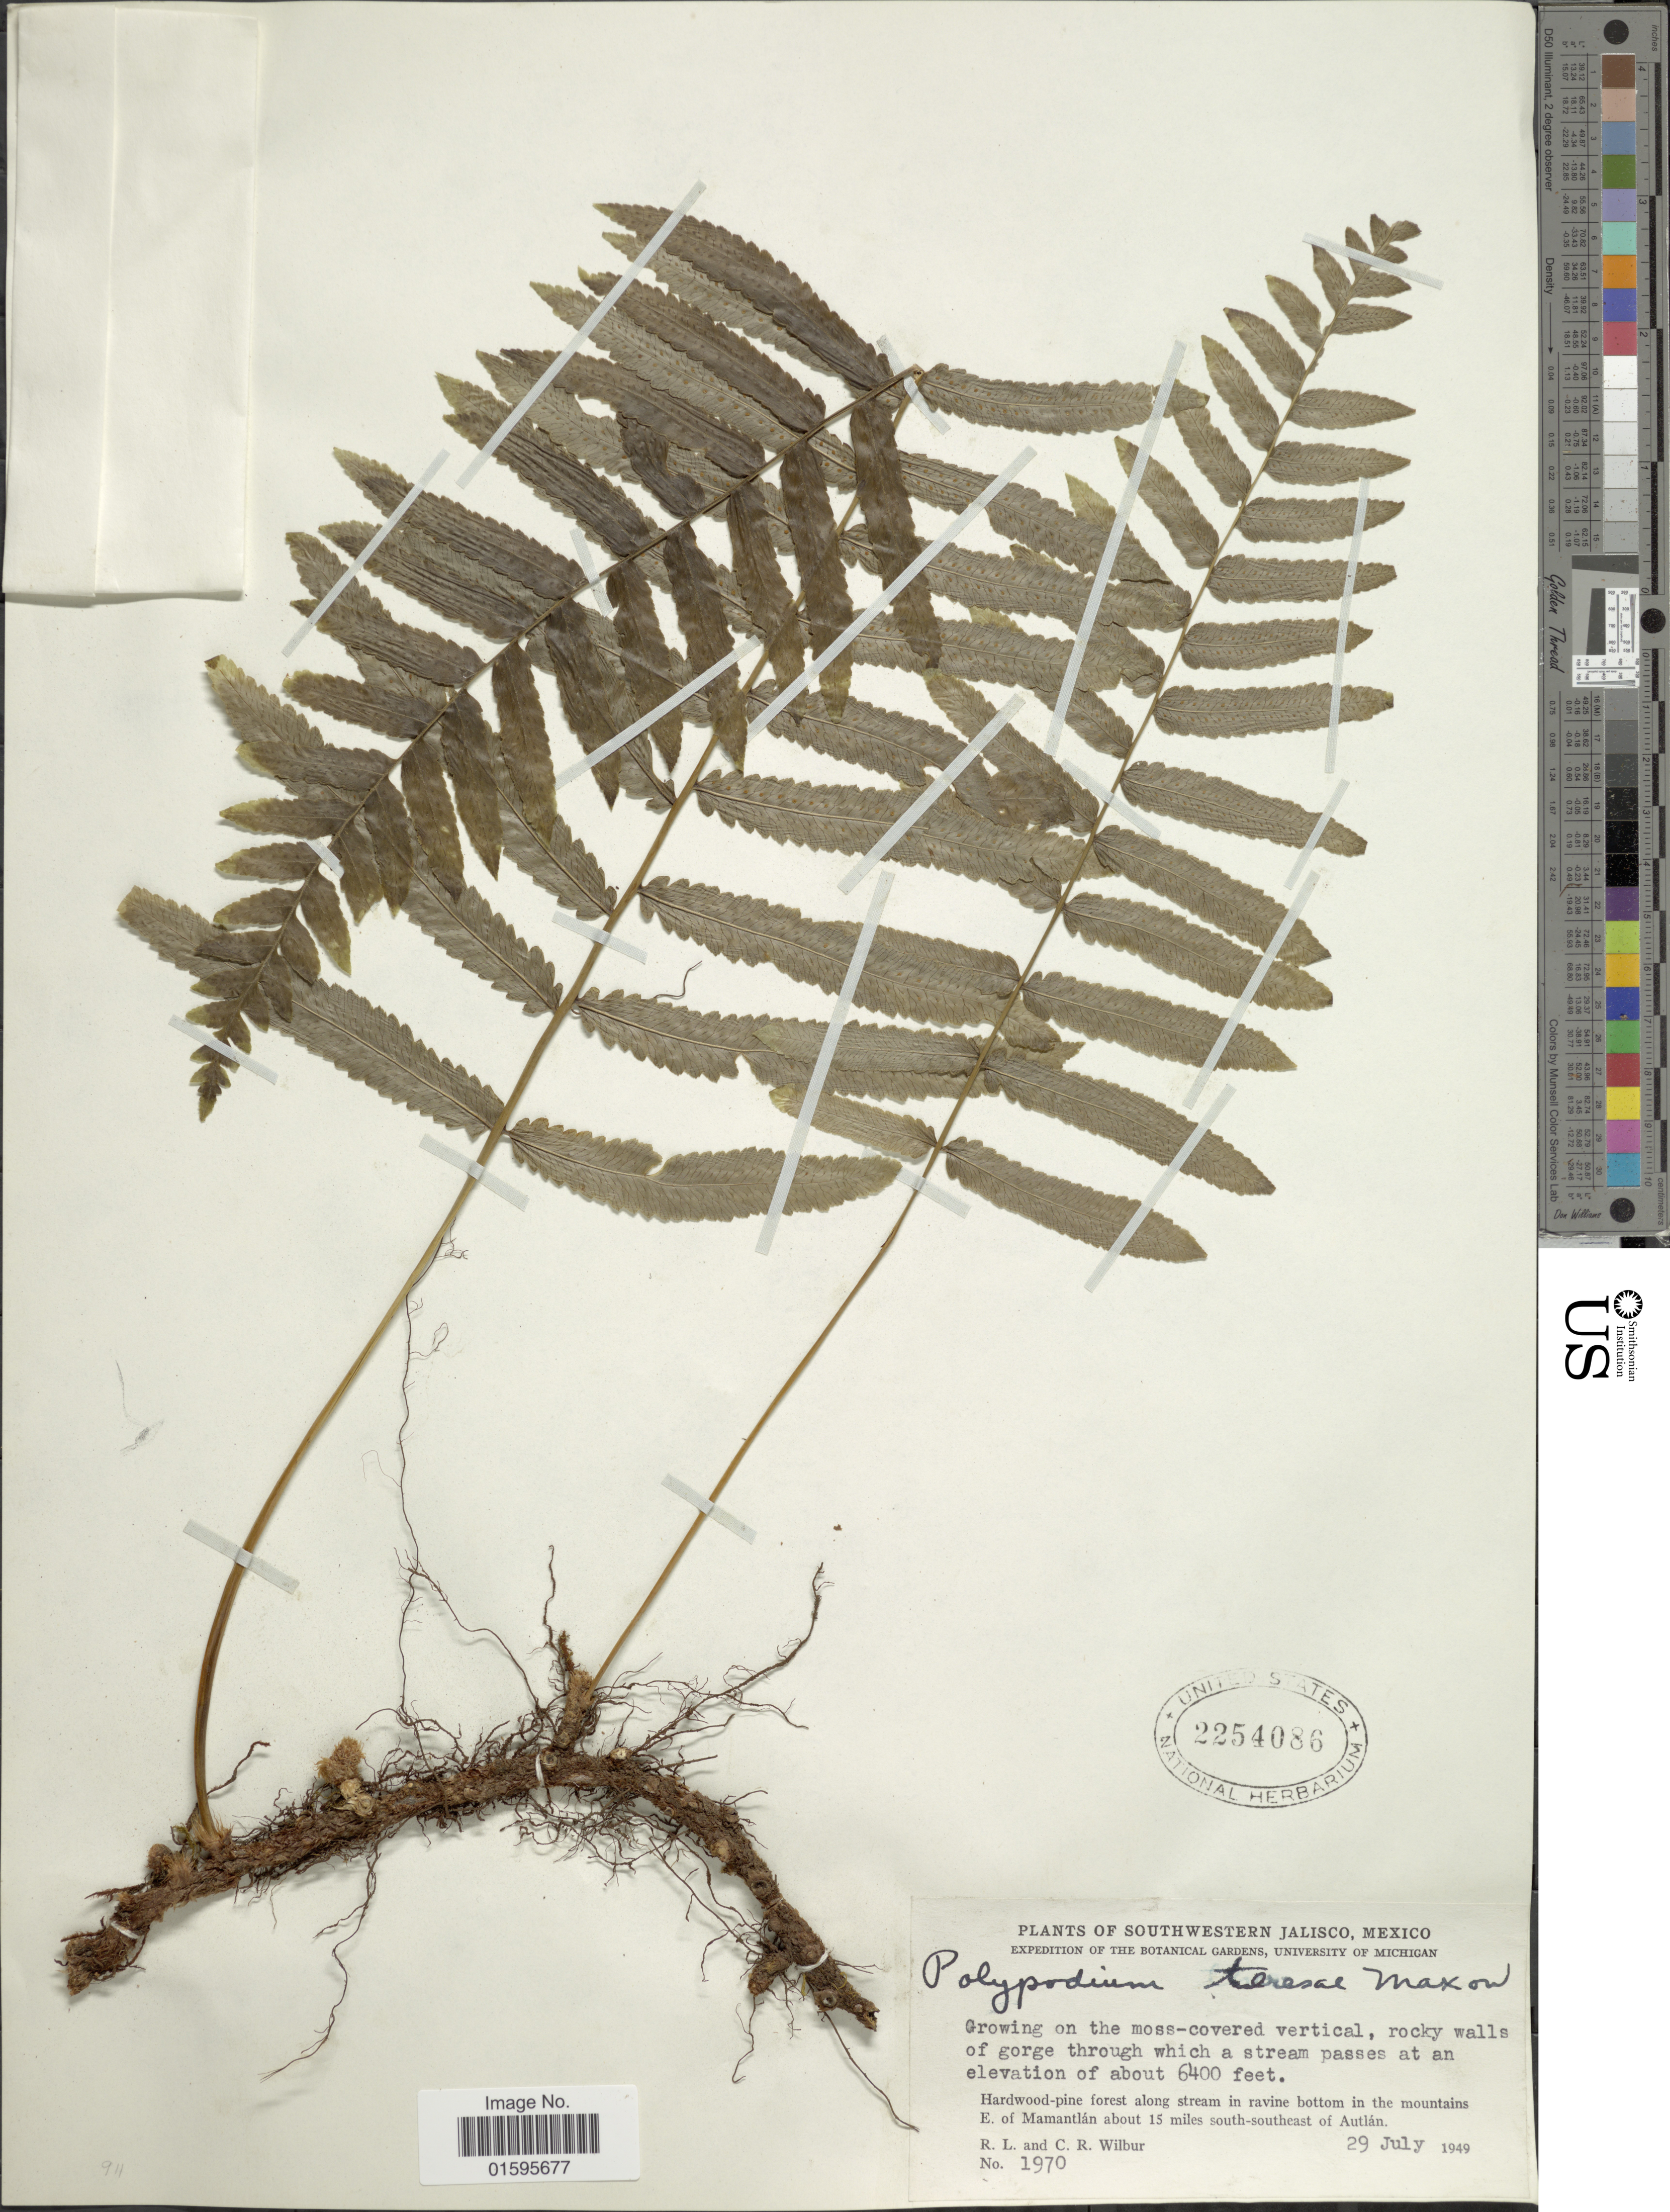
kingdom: Plantae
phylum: Tracheophyta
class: Polypodiopsida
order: Polypodiales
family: Polypodiaceae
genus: Polypodium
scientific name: Polypodium subpetiolatum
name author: Hook.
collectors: R. L. Wilbur & C. Wilbur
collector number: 1970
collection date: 1949-07-29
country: Mexico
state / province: Jalisco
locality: Southwestern Jalisco, E of Mamantlan about 15 miles south-southeast of Autlan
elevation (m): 1951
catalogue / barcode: US 2254086